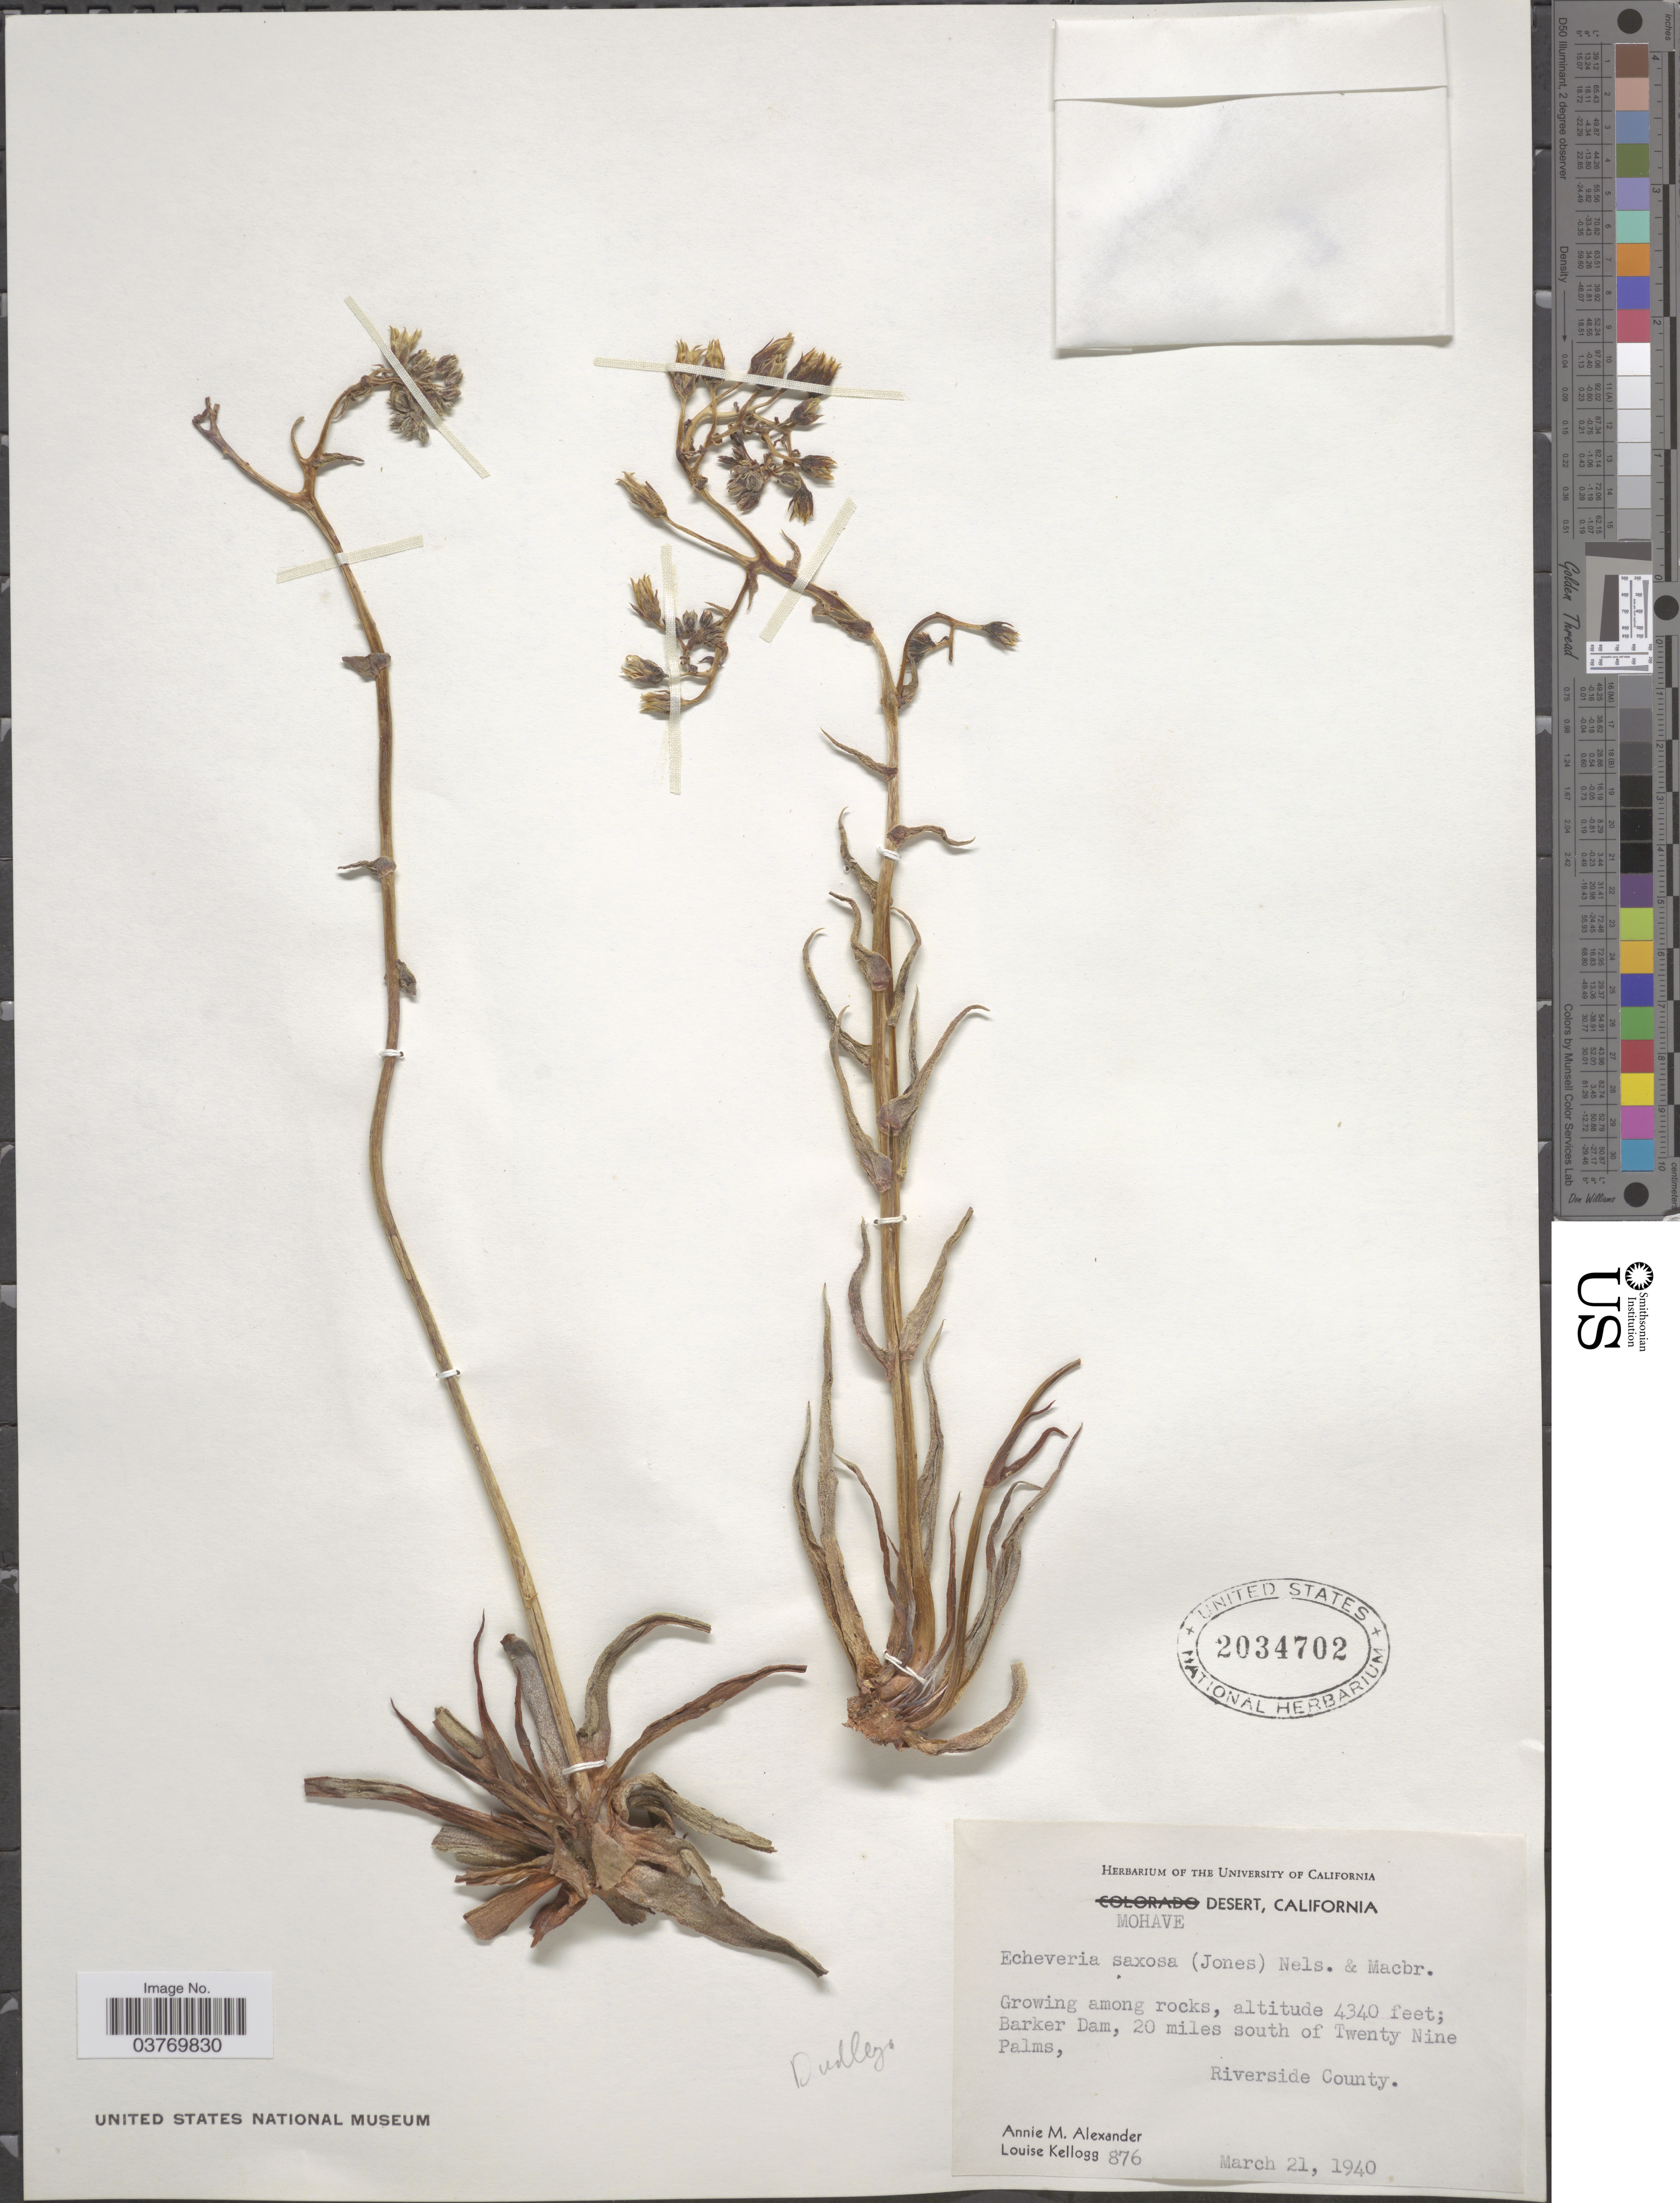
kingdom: Plantae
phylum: Tracheophyta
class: Magnoliopsida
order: Saxifragales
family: Crassulaceae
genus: Dudleya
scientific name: Dudleya saxosa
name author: (M.E. Jones) Britton & Rose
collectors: A. M. Alexander & L. Kellogg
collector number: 876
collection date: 1940-03-21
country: United States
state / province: California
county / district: Riverside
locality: Mohave Desert, Barker Dam, 20 miles south of Twenty Nine Palms, Riverside County.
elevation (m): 1323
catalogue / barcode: US 2034702